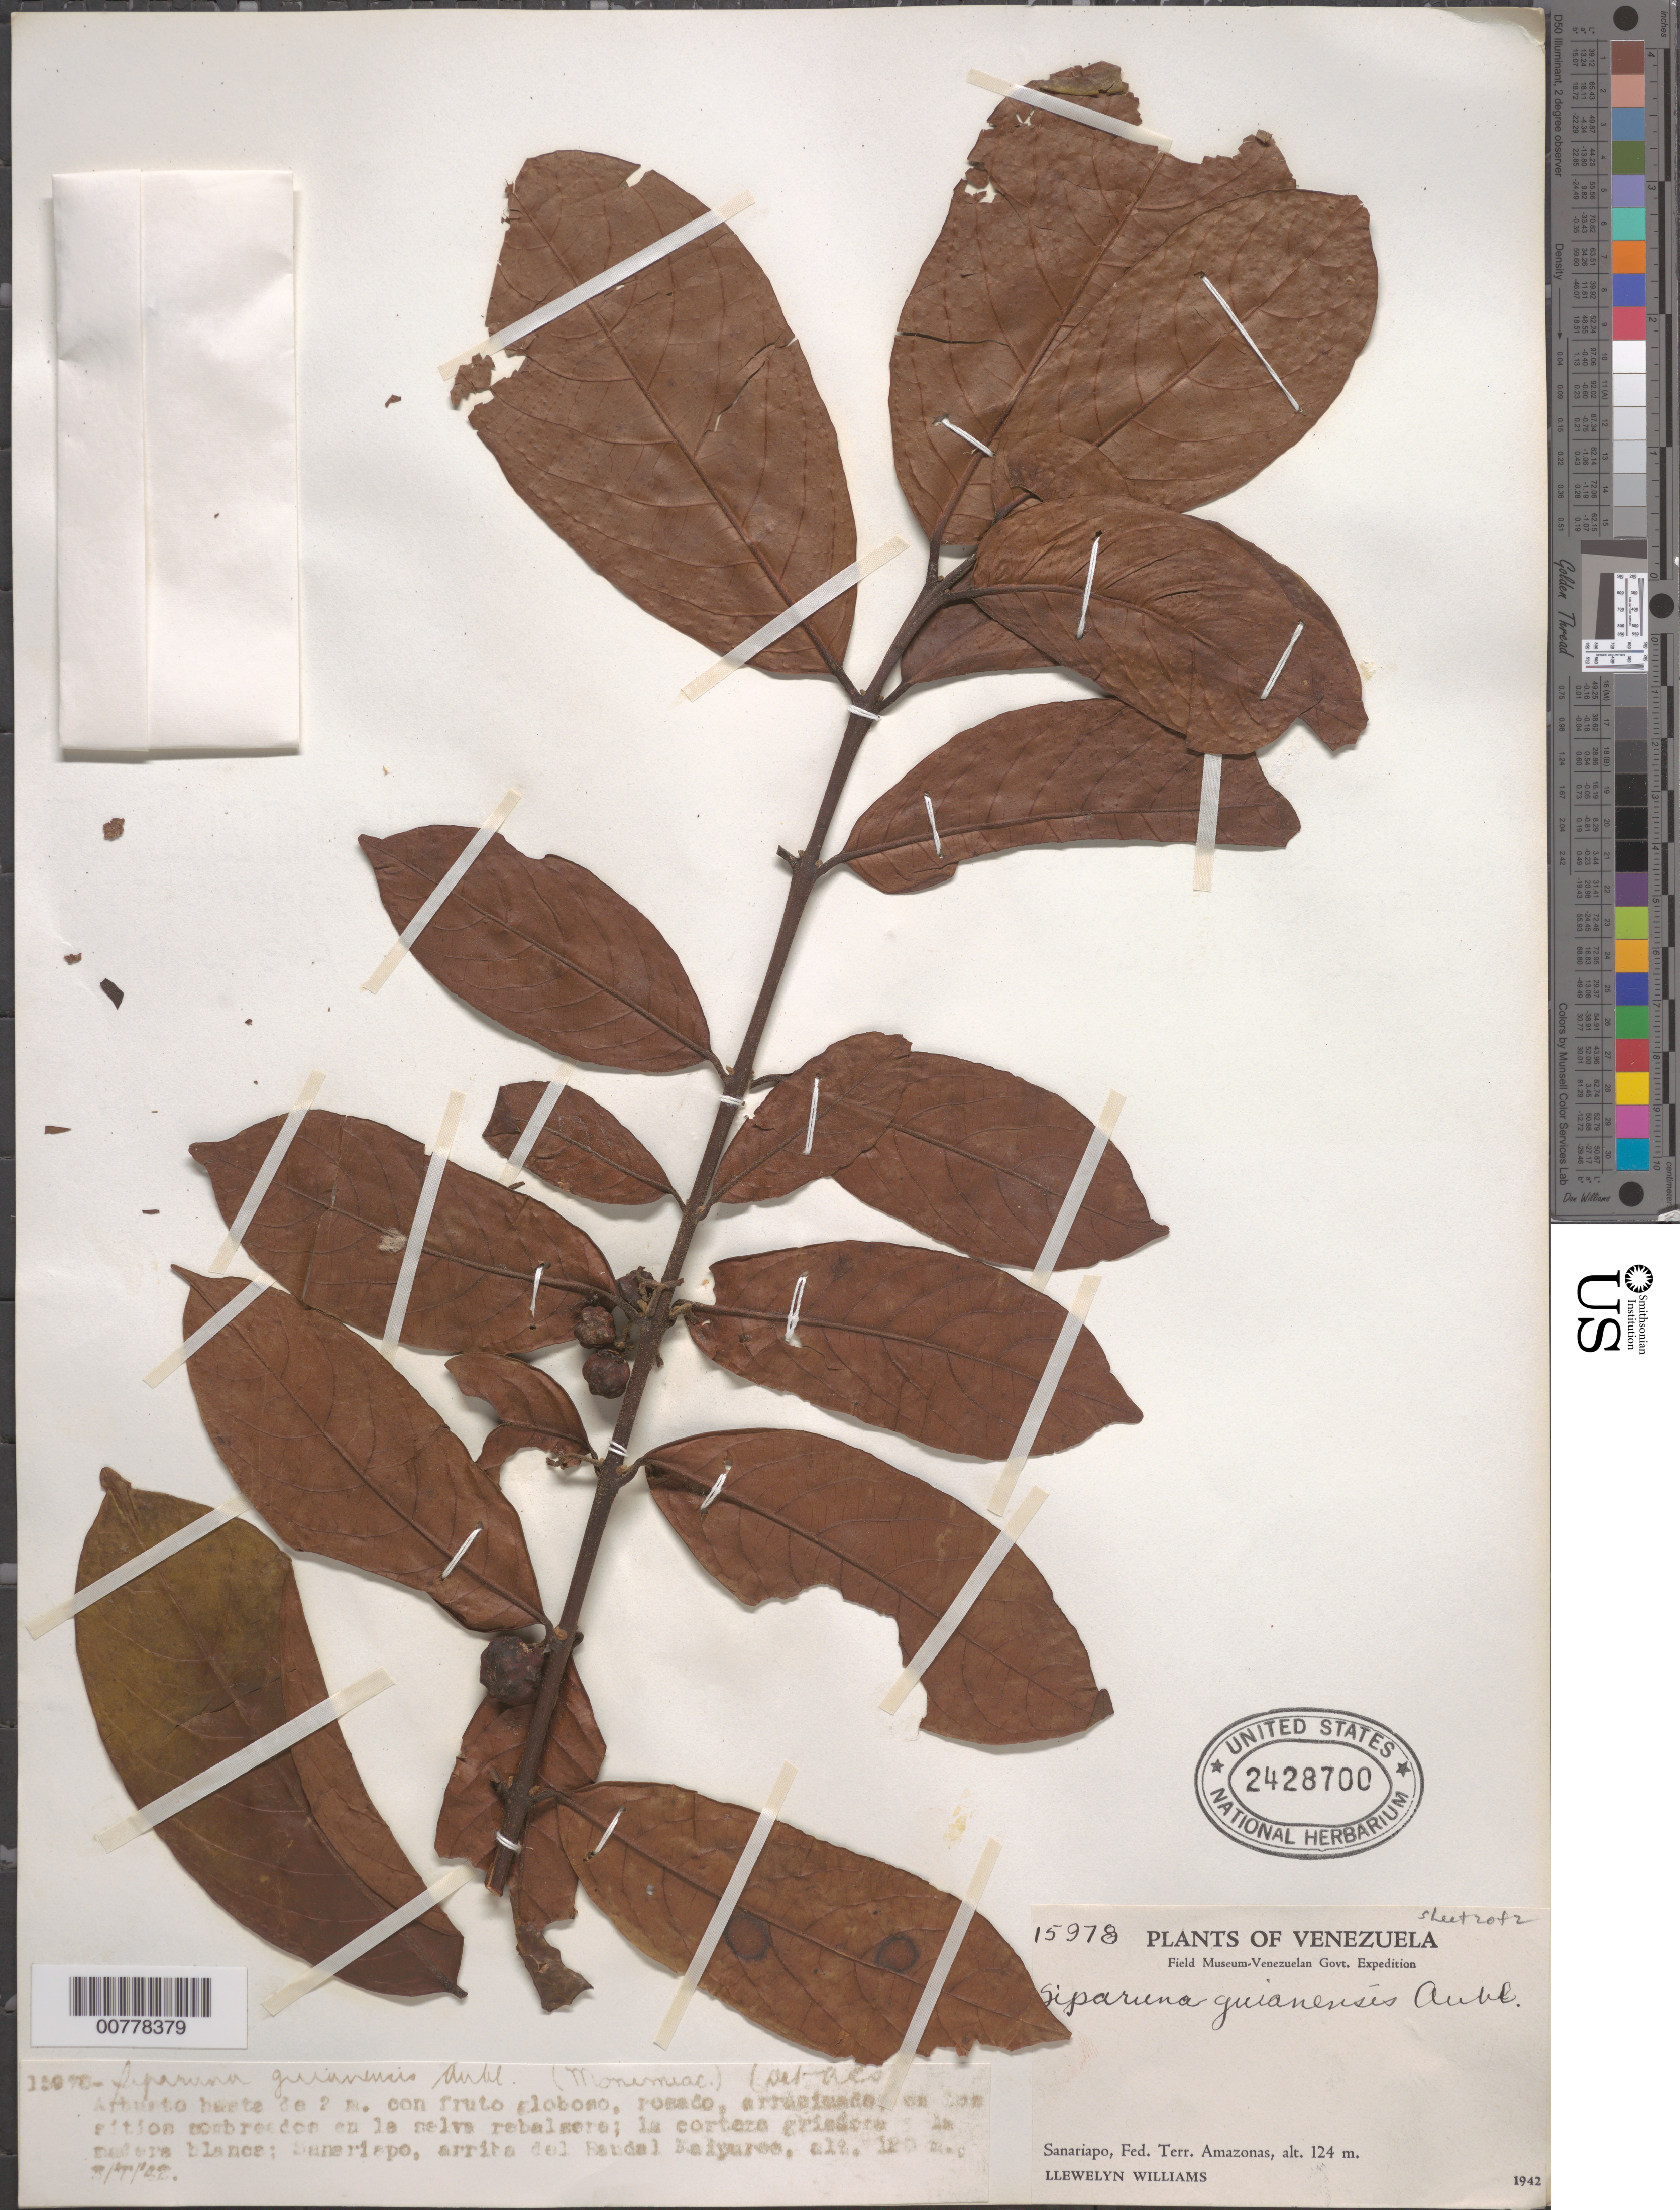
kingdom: Plantae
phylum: Tracheophyta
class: Magnoliopsida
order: Laurales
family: Siparunaceae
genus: Siparuna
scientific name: Siparuna guianensis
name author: Aubl.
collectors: Ll. Williams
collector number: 15978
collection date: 1942-07-03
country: Venezuela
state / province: Amazonas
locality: Sanariapo, Fed. Terr. Amazonas. Sanariapo, arriba del Saidal [interpreted] Baiyaroc [interpreted].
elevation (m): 124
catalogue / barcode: US 2428700